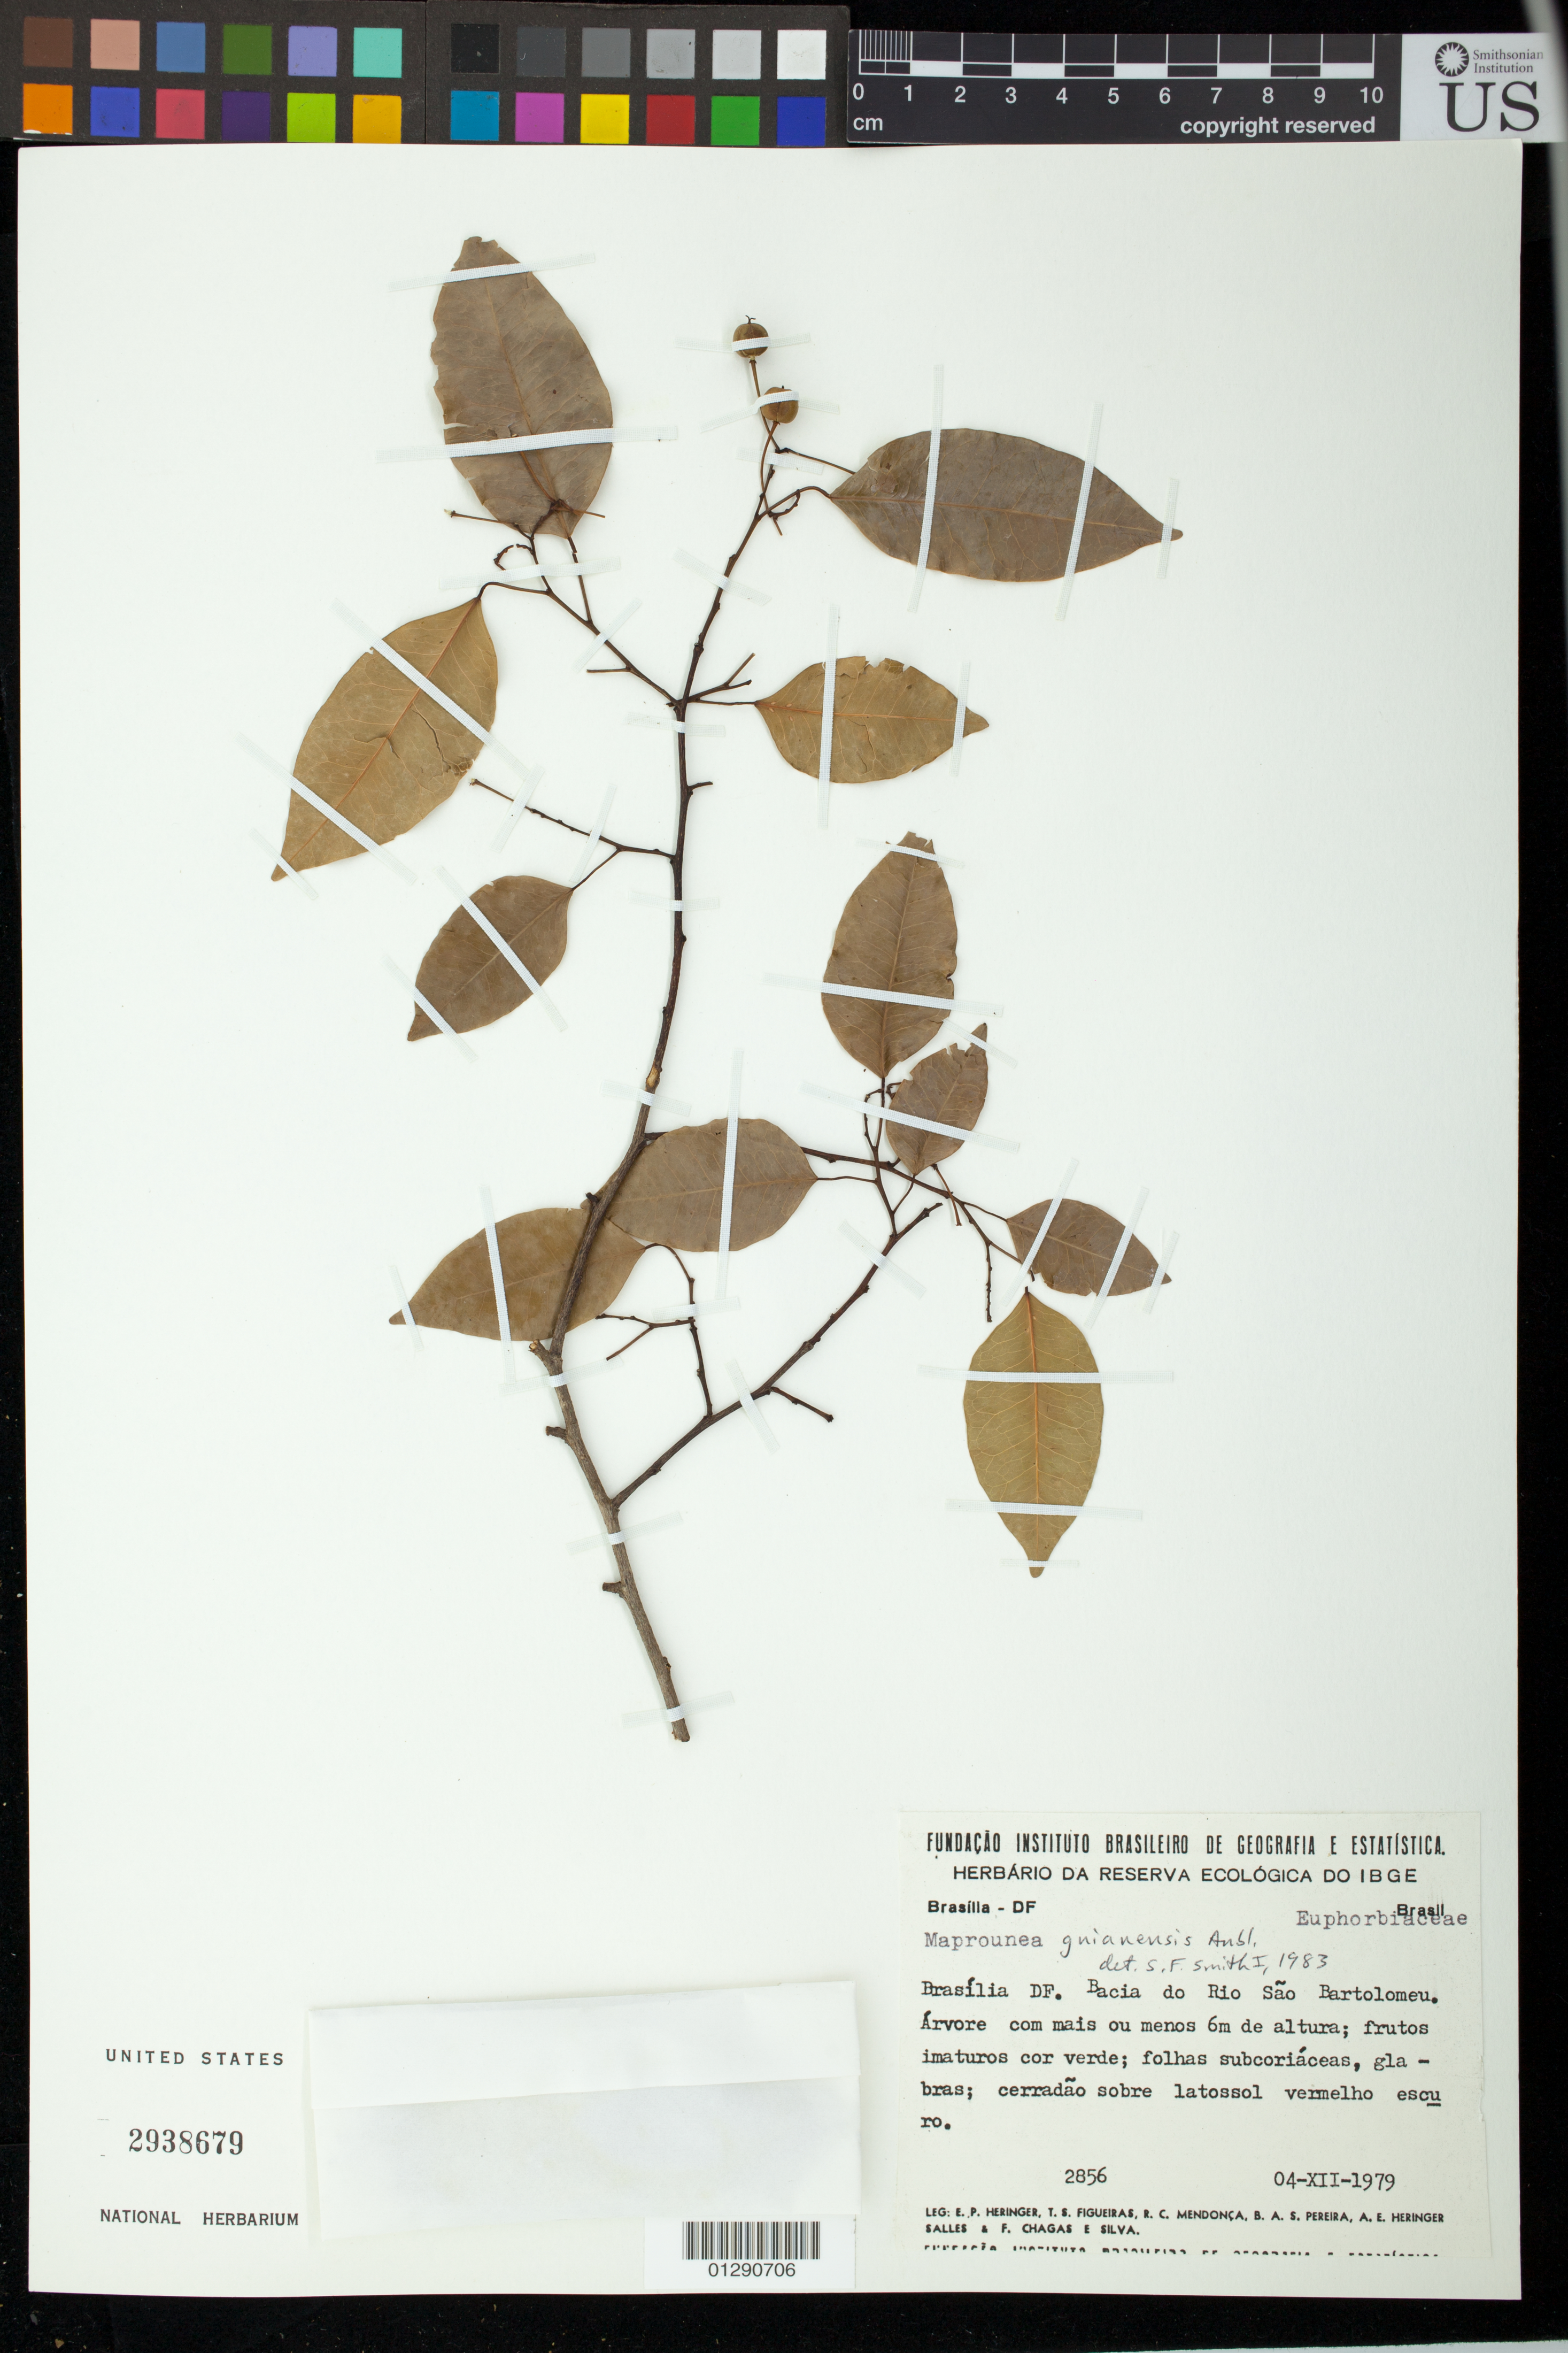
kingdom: Plantae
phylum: Tracheophyta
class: Magnoliopsida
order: Malpighiales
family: Euphorbiaceae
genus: Maprounea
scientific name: Maprounea guianensis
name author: Aubl.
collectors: E. P. Heringer, T. S. Figueiras, R. C. Mendonça, B. A. S. Pereira, A. E. Heringer Salles & F. Chagas e Silva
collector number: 2856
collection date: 1979-12-04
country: Brazil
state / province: Distrito Federal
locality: Bacia do Rio Sao Bartolomeu.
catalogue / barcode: US 2938679